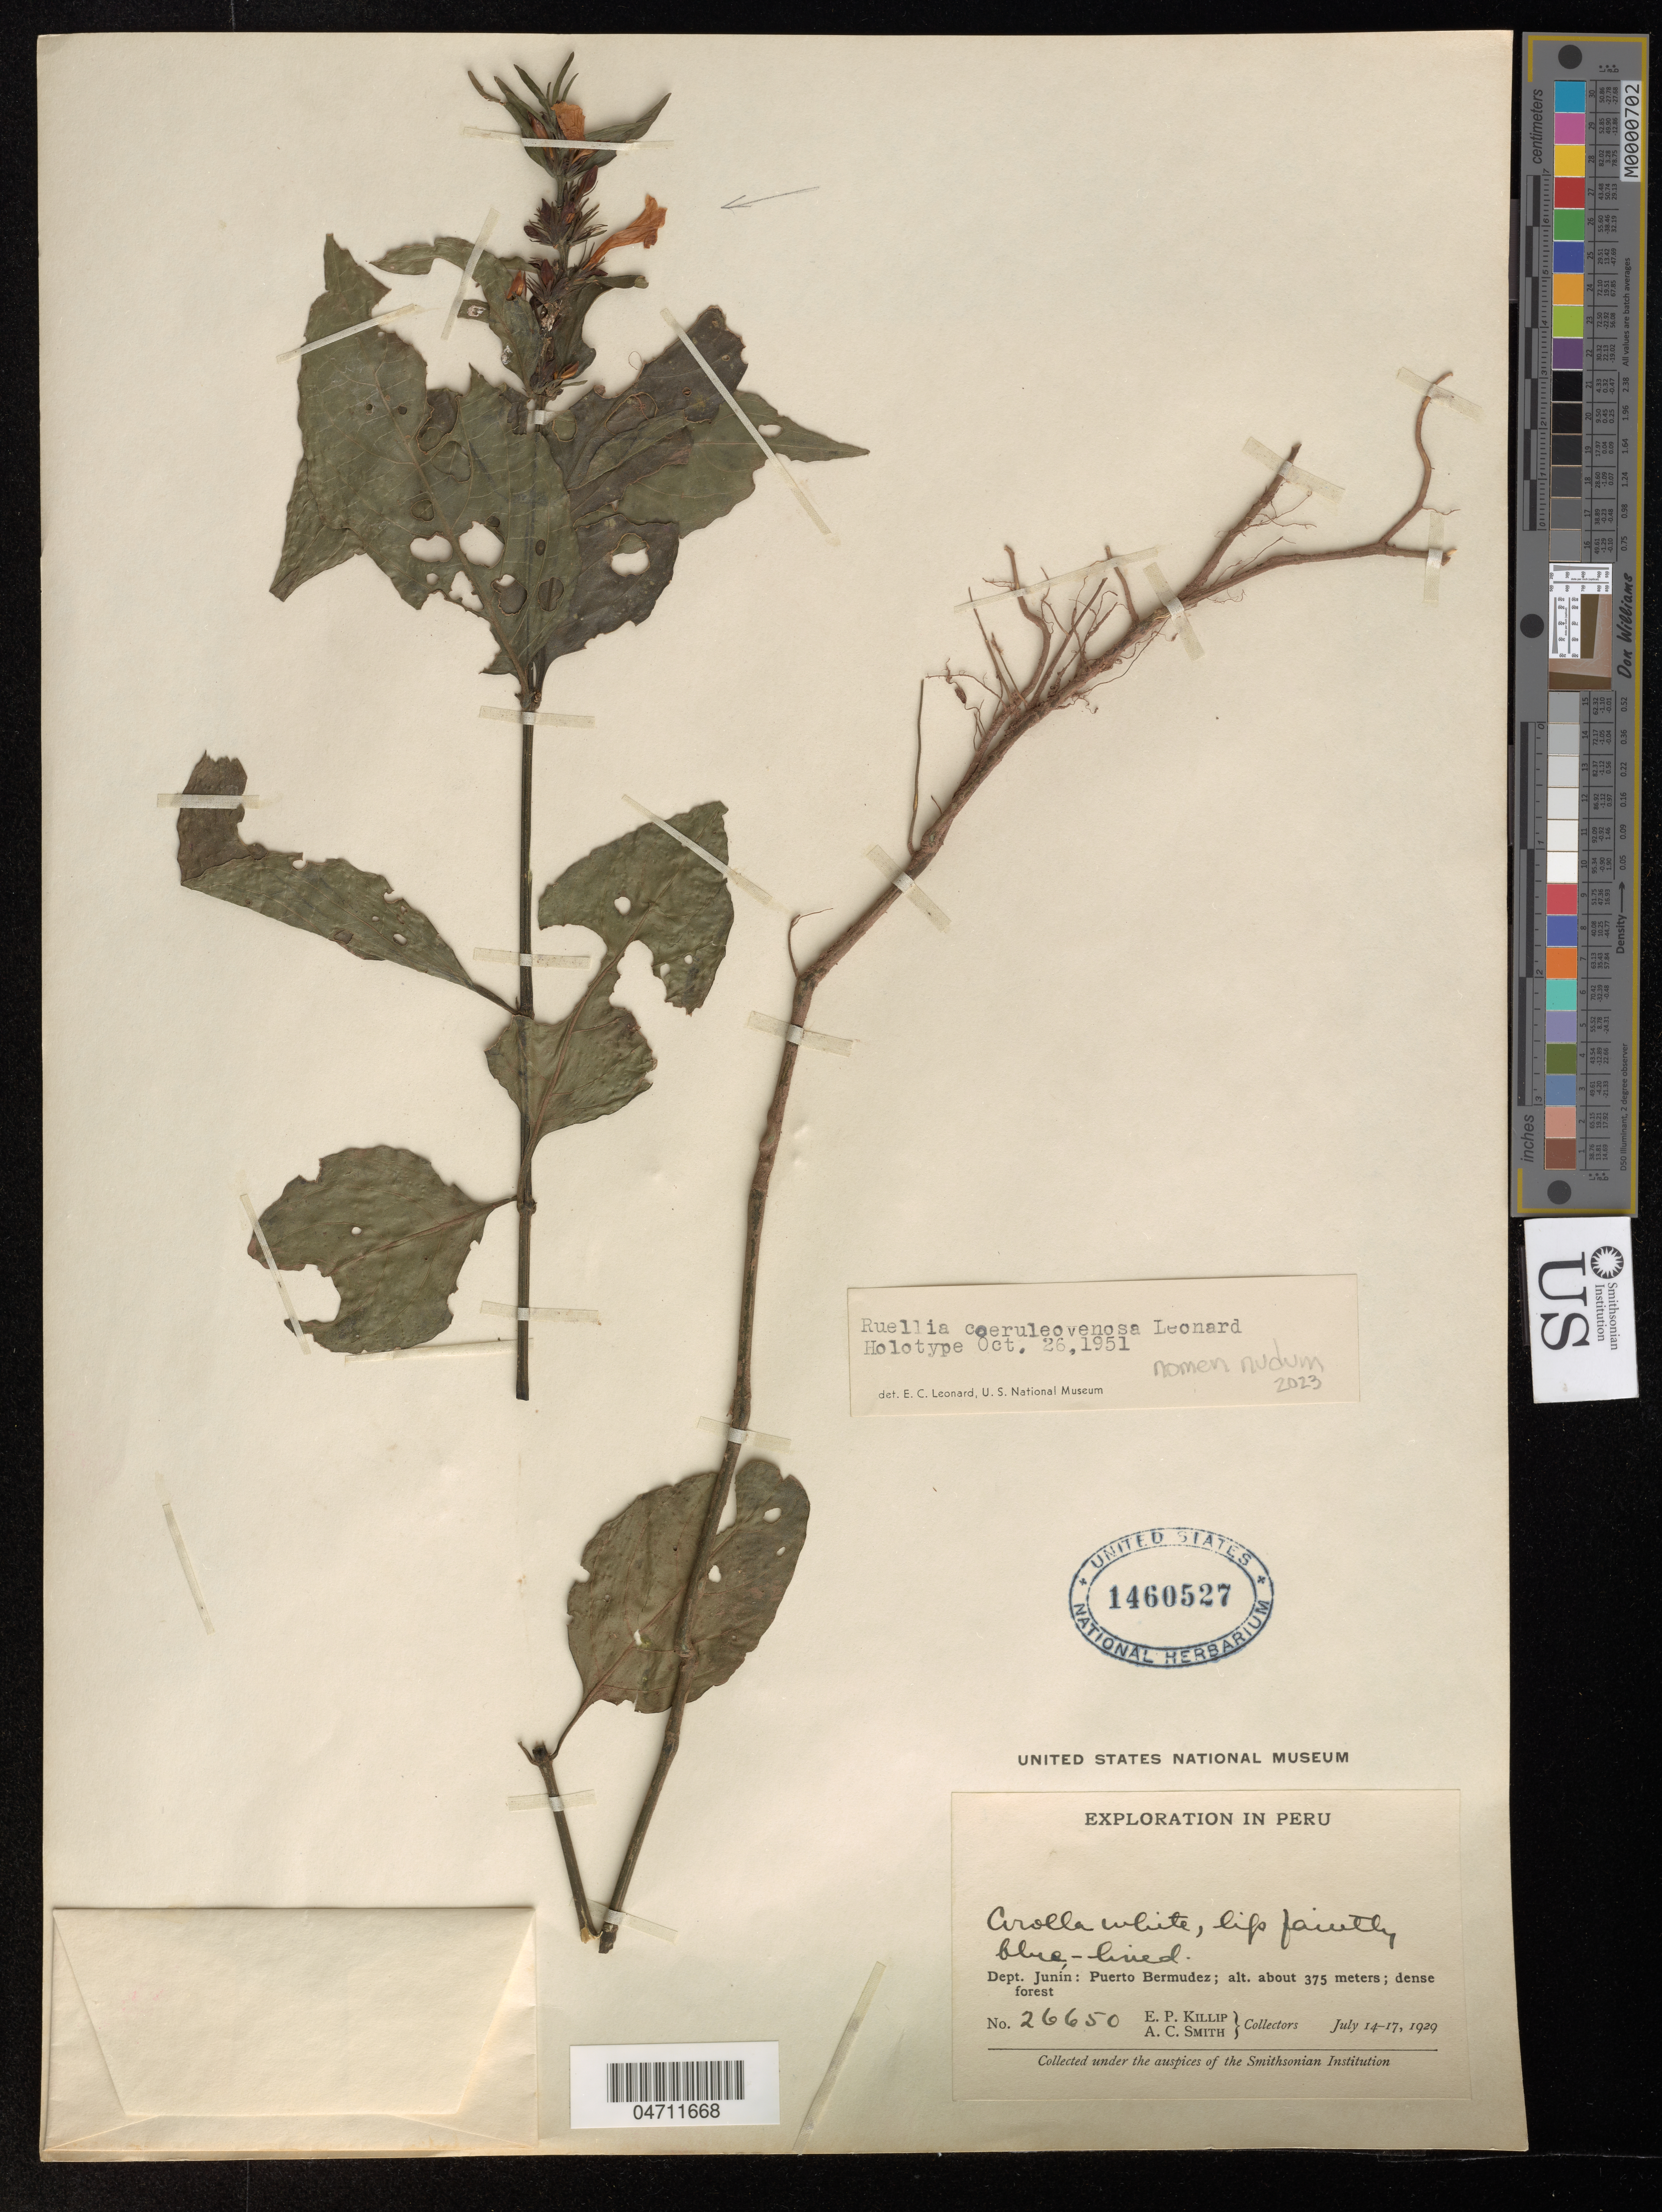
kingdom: Plantae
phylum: Tracheophyta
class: Magnoliopsida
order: Lamiales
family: Acanthaceae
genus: Ruellia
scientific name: Ruellia sp.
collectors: E. P. Killip & A. C. Smith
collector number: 26650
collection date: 1929-07-14/1929-07-17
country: Peru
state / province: Junín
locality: Puerto Bermudez.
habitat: Dense forest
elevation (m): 375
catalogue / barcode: US 1460527